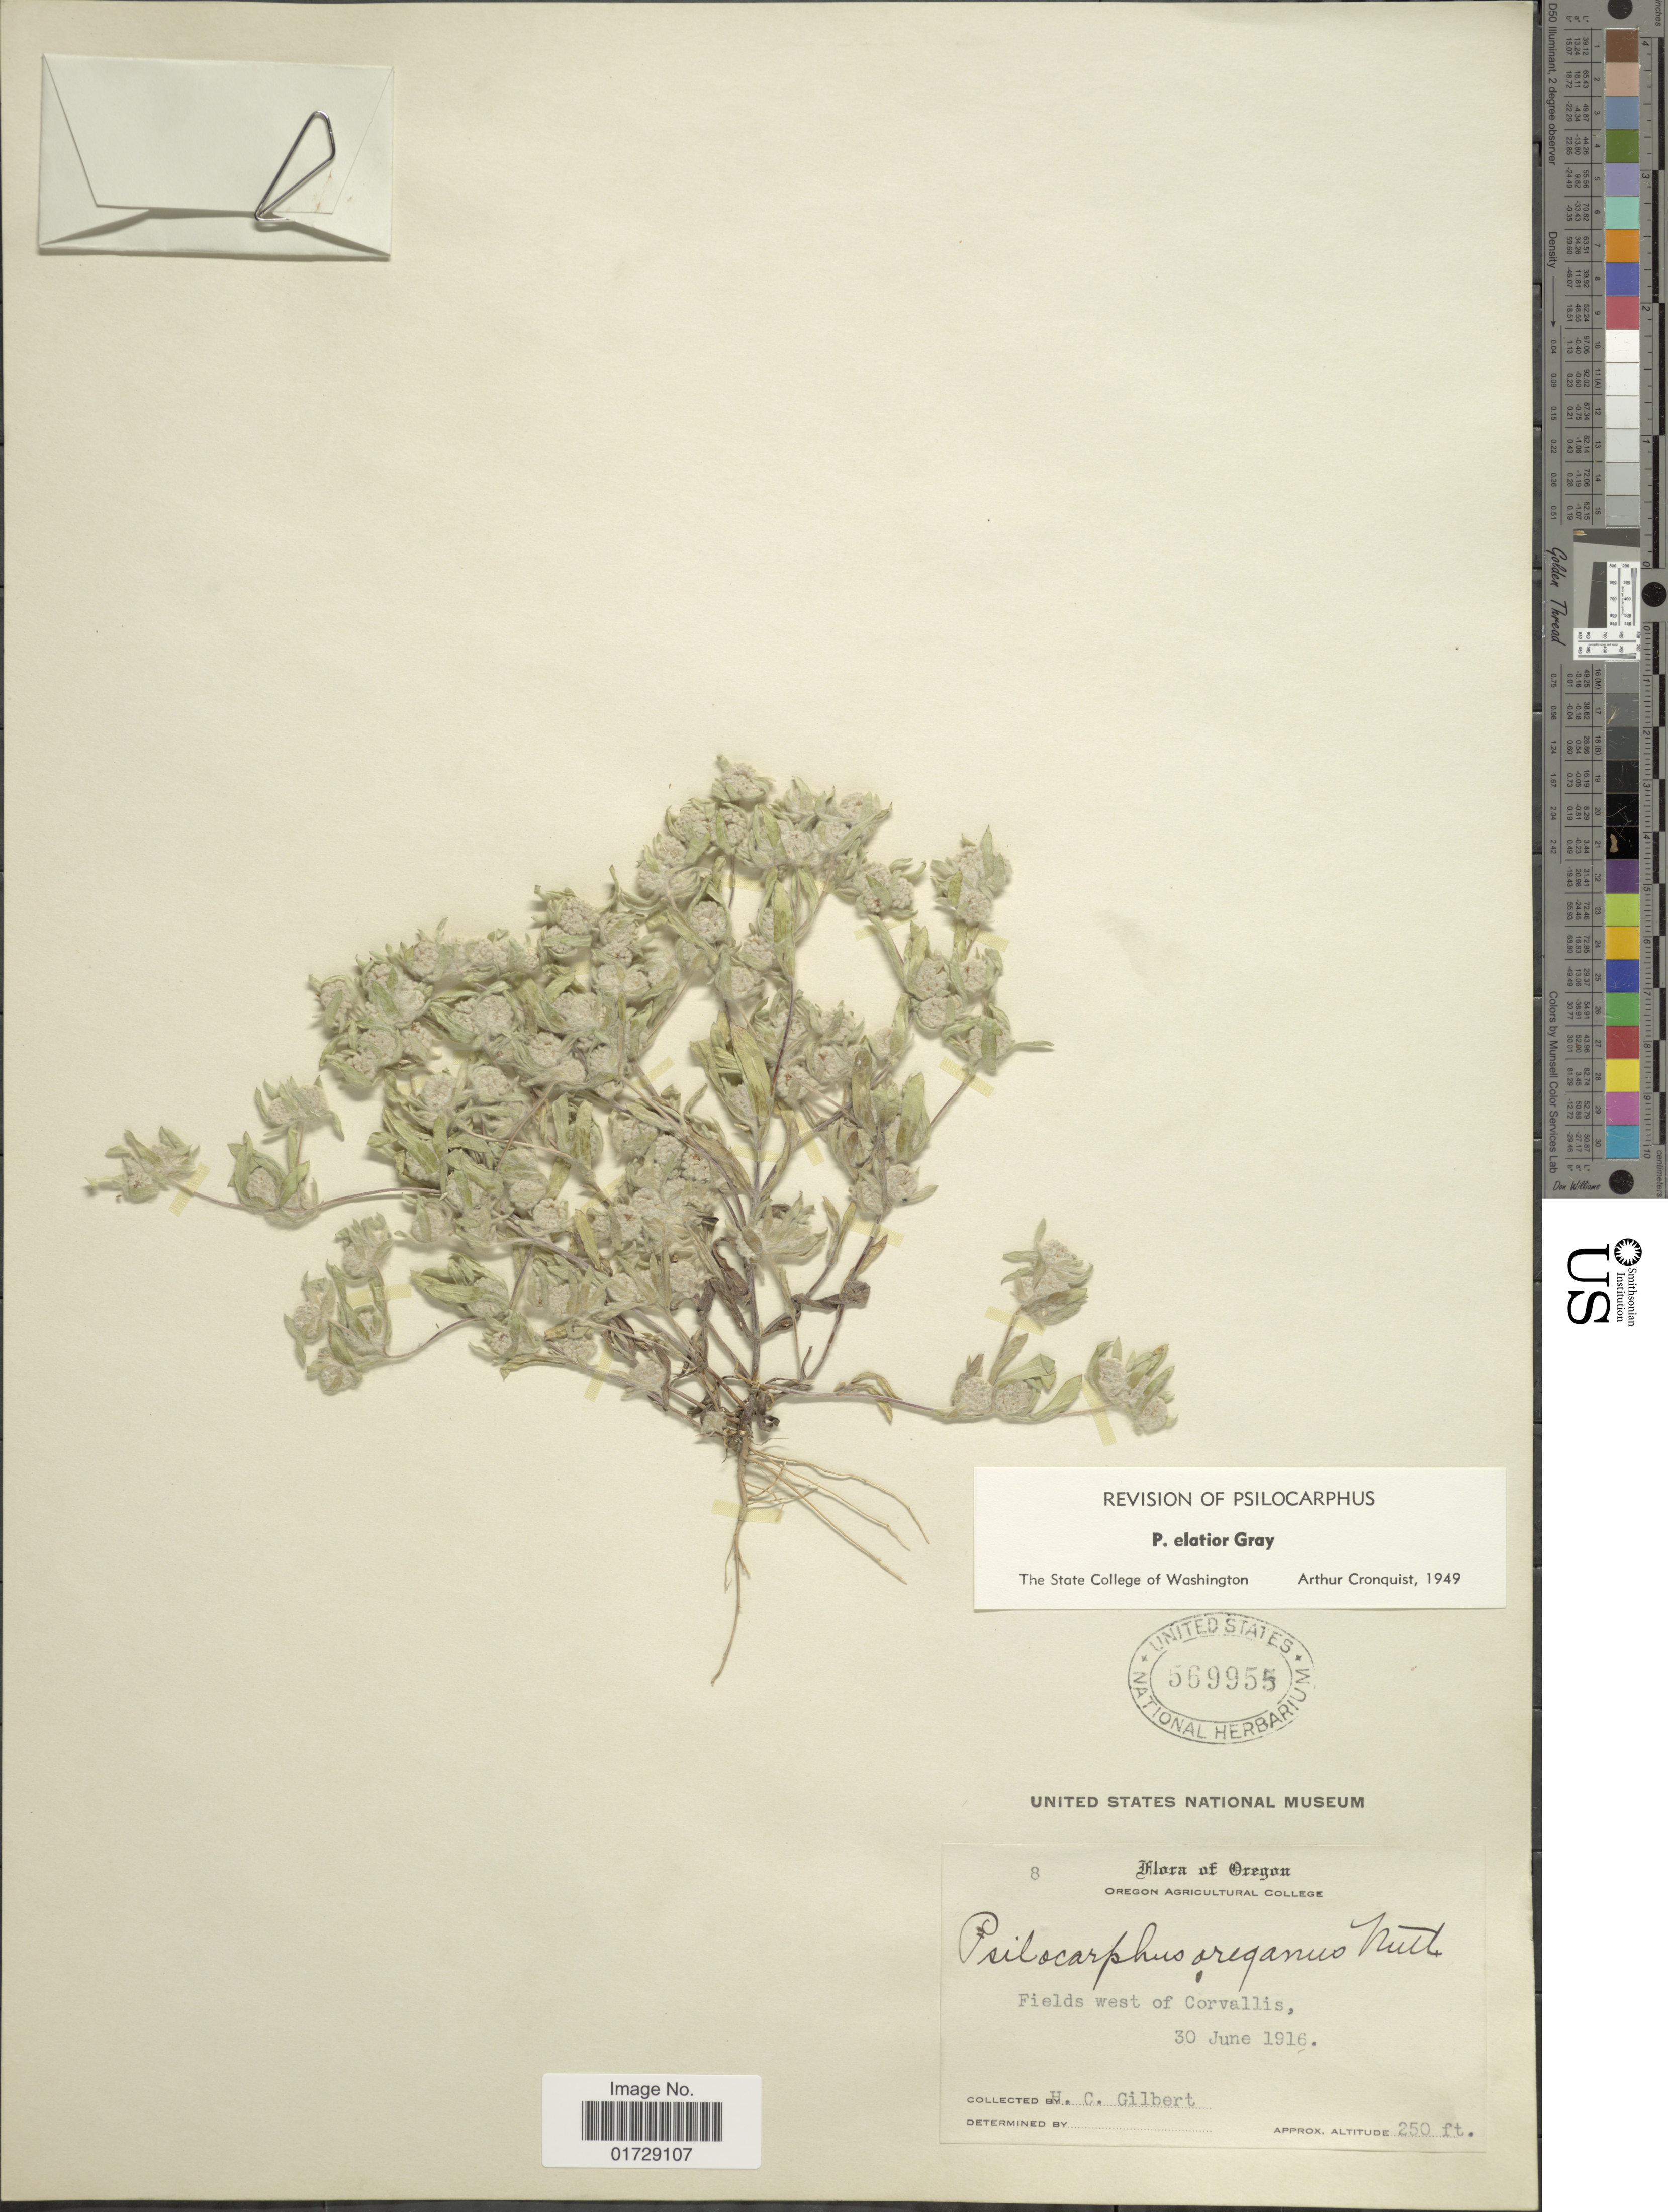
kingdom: Plantae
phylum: Tracheophyta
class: Magnoliopsida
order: Asterales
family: Asteraceae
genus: Psilocarphus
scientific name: Psilocarphus elatior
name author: (A. Gray) A. Gray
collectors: H. Gilbert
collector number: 8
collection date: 1916-06-30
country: United States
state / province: Oregon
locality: Fields west of Corvallis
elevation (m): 76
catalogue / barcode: US 569955